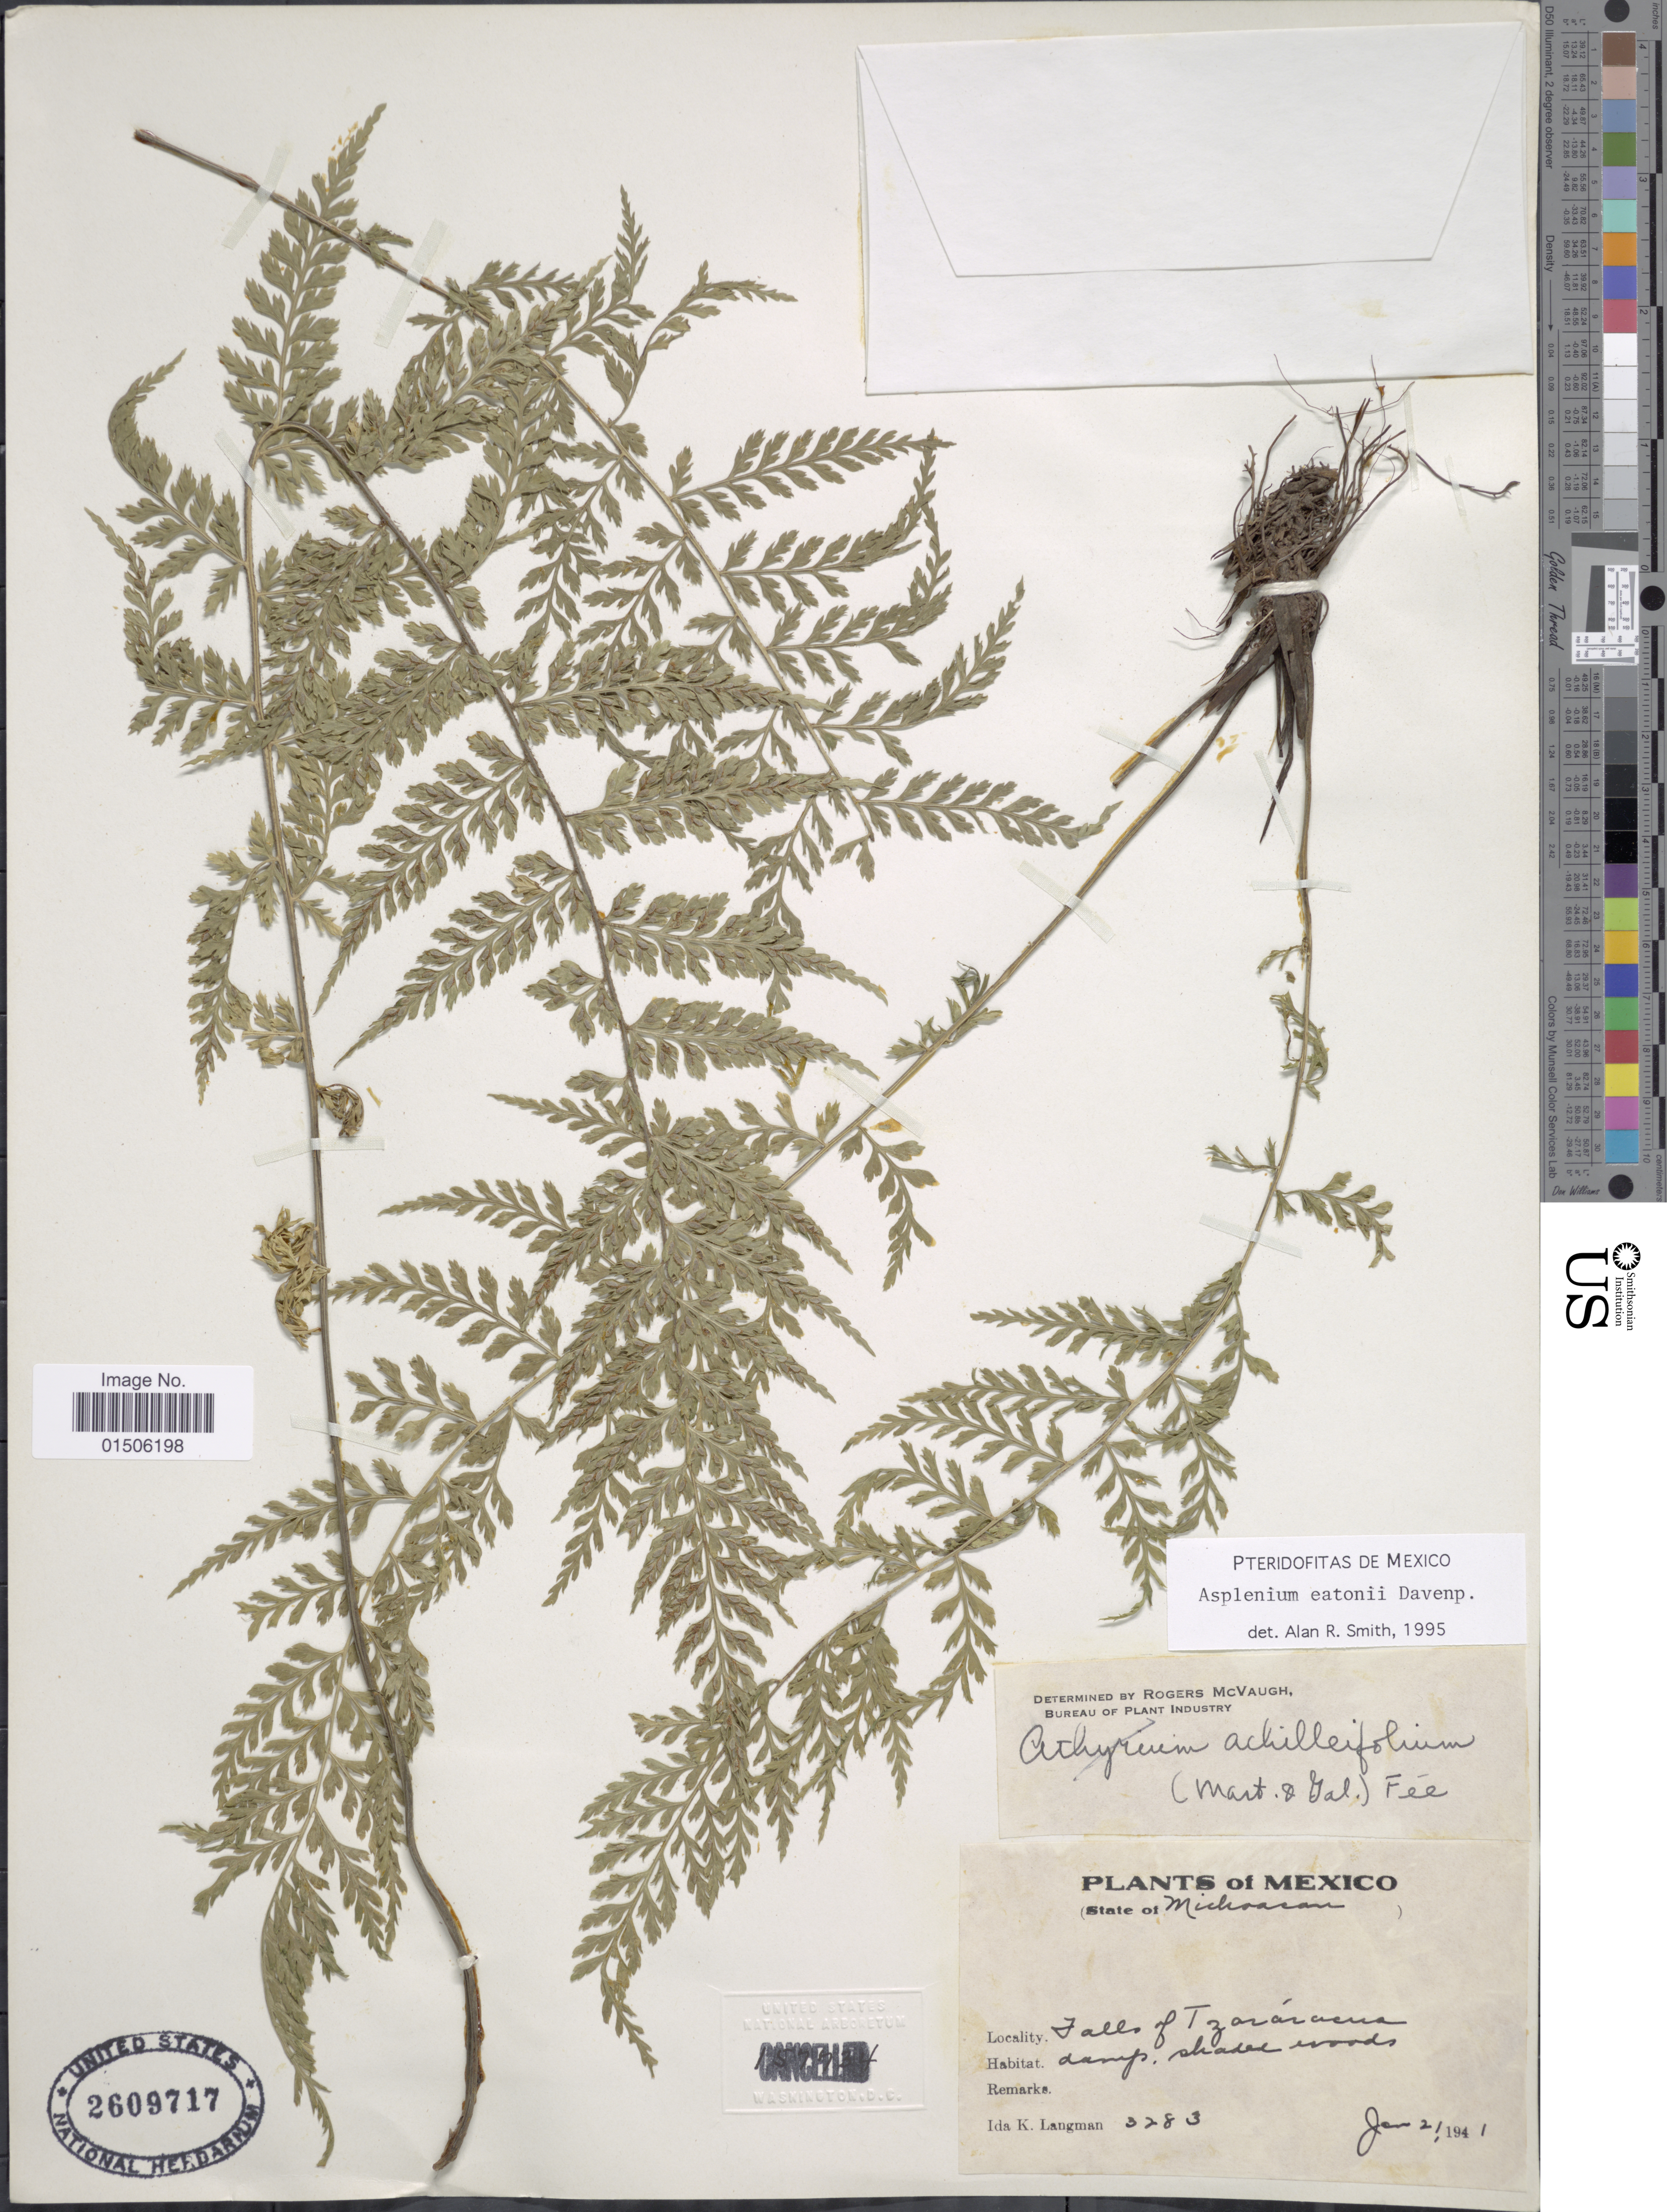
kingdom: Plantae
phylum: Tracheophyta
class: Polypodiopsida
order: Polypodiales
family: Aspleniaceae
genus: Asplenium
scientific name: Asplenium eatonii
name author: Davenp.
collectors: I. K. Langman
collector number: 3283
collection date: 1941-01-21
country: Mexico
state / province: Michoacán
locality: Falls of Tzarárucua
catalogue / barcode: US 2609717